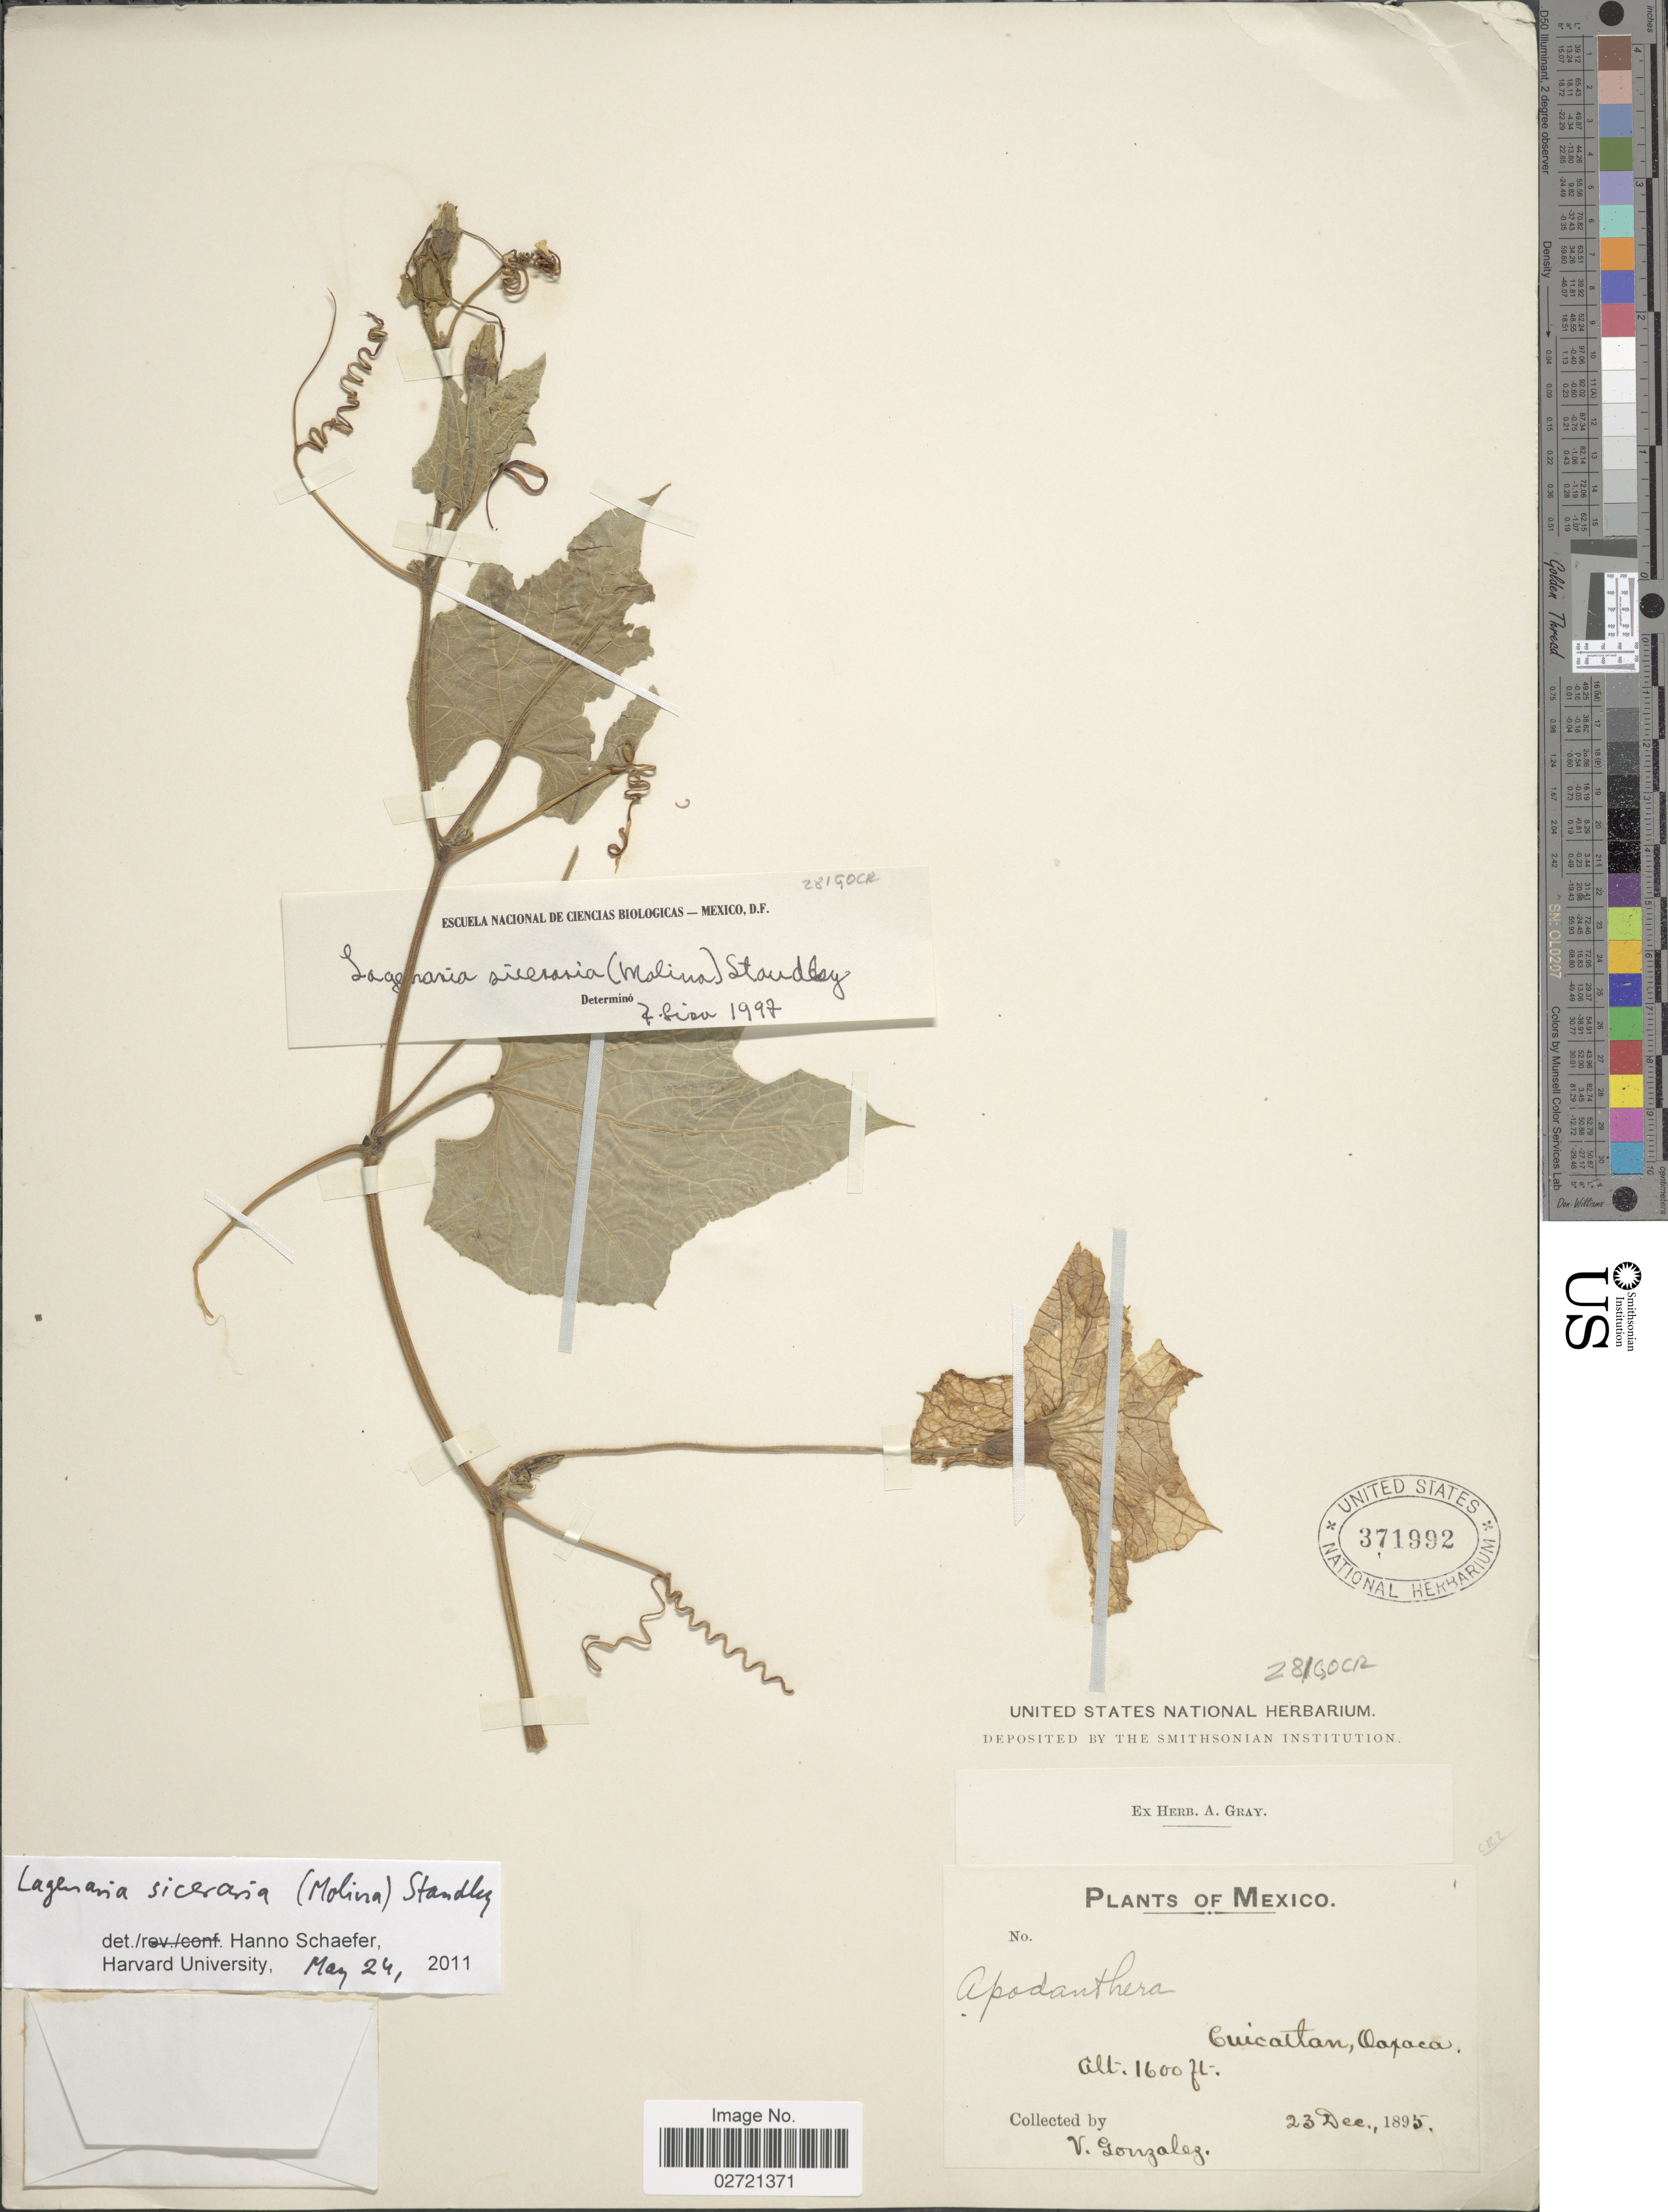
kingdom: Plantae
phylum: Tracheophyta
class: Magnoliopsida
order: Cucurbitales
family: Cucurbitaceae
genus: Lagenaria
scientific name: Lagenaria siceraria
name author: (Molina) Standl.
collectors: V. Gonzalez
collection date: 1895-12-23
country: Mexico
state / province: Oaxaca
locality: Cuicaltan, Oaxaca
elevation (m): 488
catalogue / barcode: US 371992